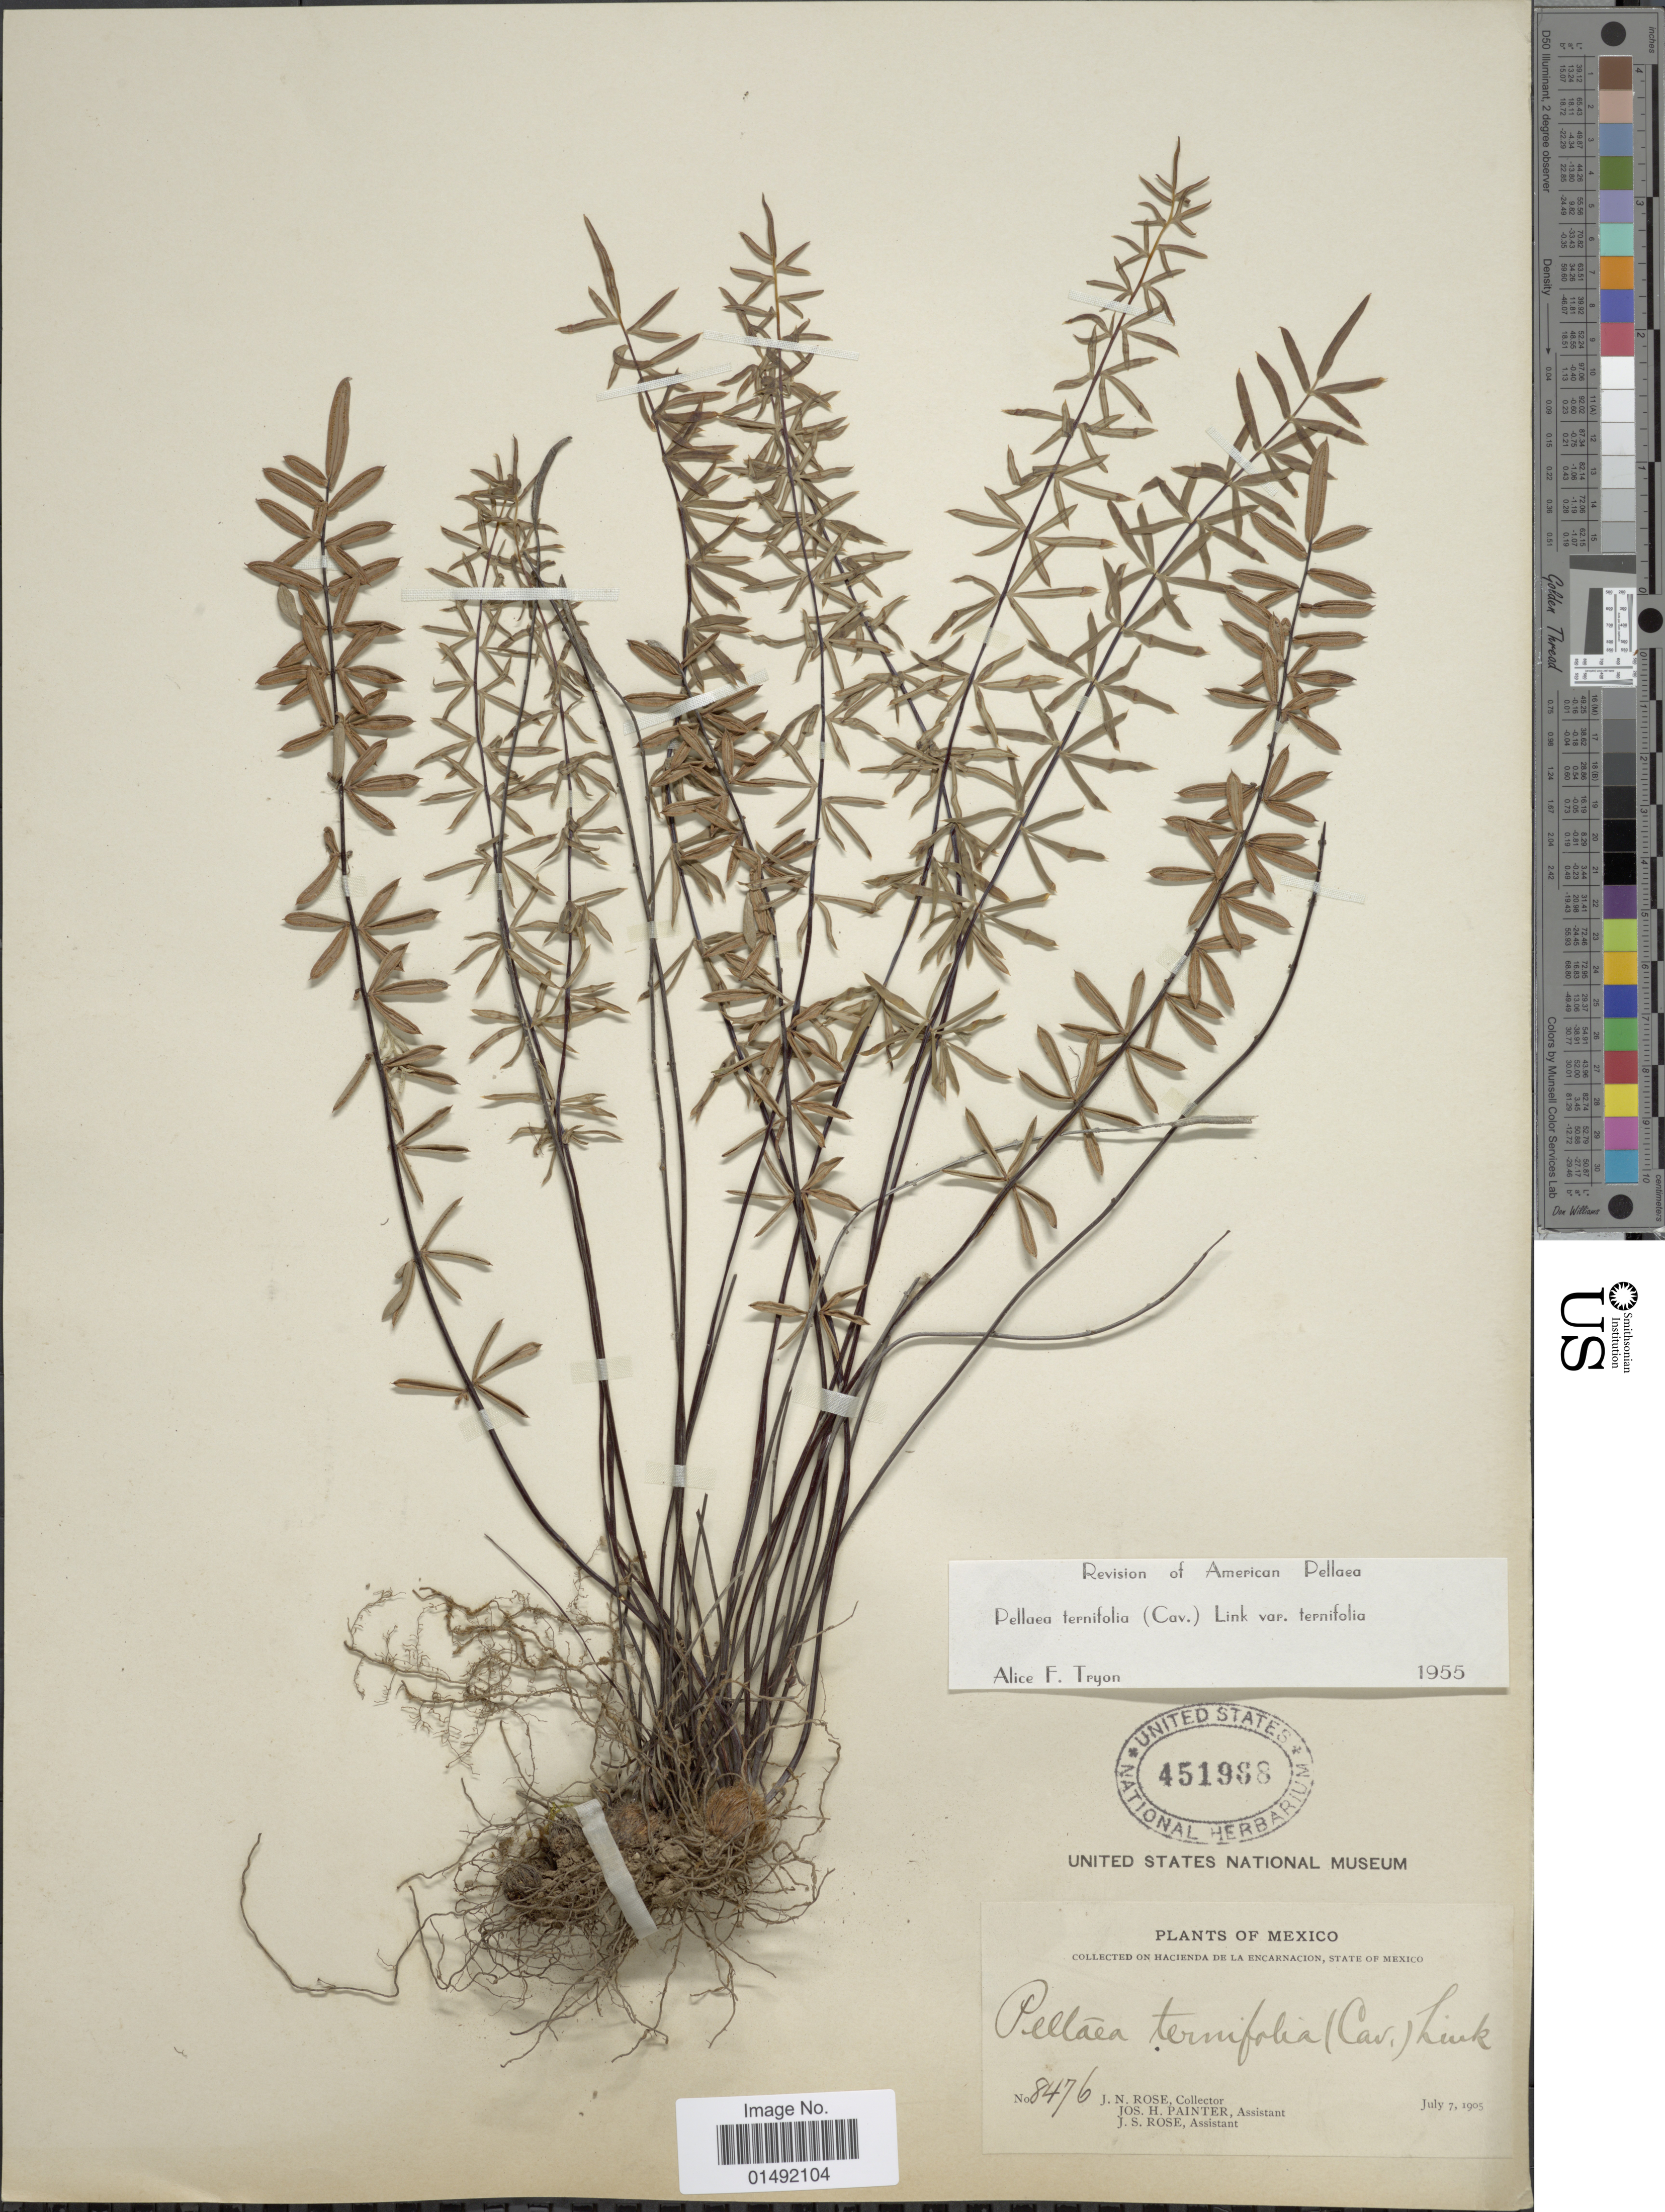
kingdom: Plantae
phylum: Tracheophyta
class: Polypodiopsida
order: Polypodiales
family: Pteridaceae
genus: Pellaea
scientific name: Pellaea ternifolia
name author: (Cav.) Link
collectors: J. N. Rose, J. H. Painter & J. S. Rose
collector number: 8476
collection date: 1905-07-07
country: Mexico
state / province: México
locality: On Hacienda de la Encarnacion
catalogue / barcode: US 451988